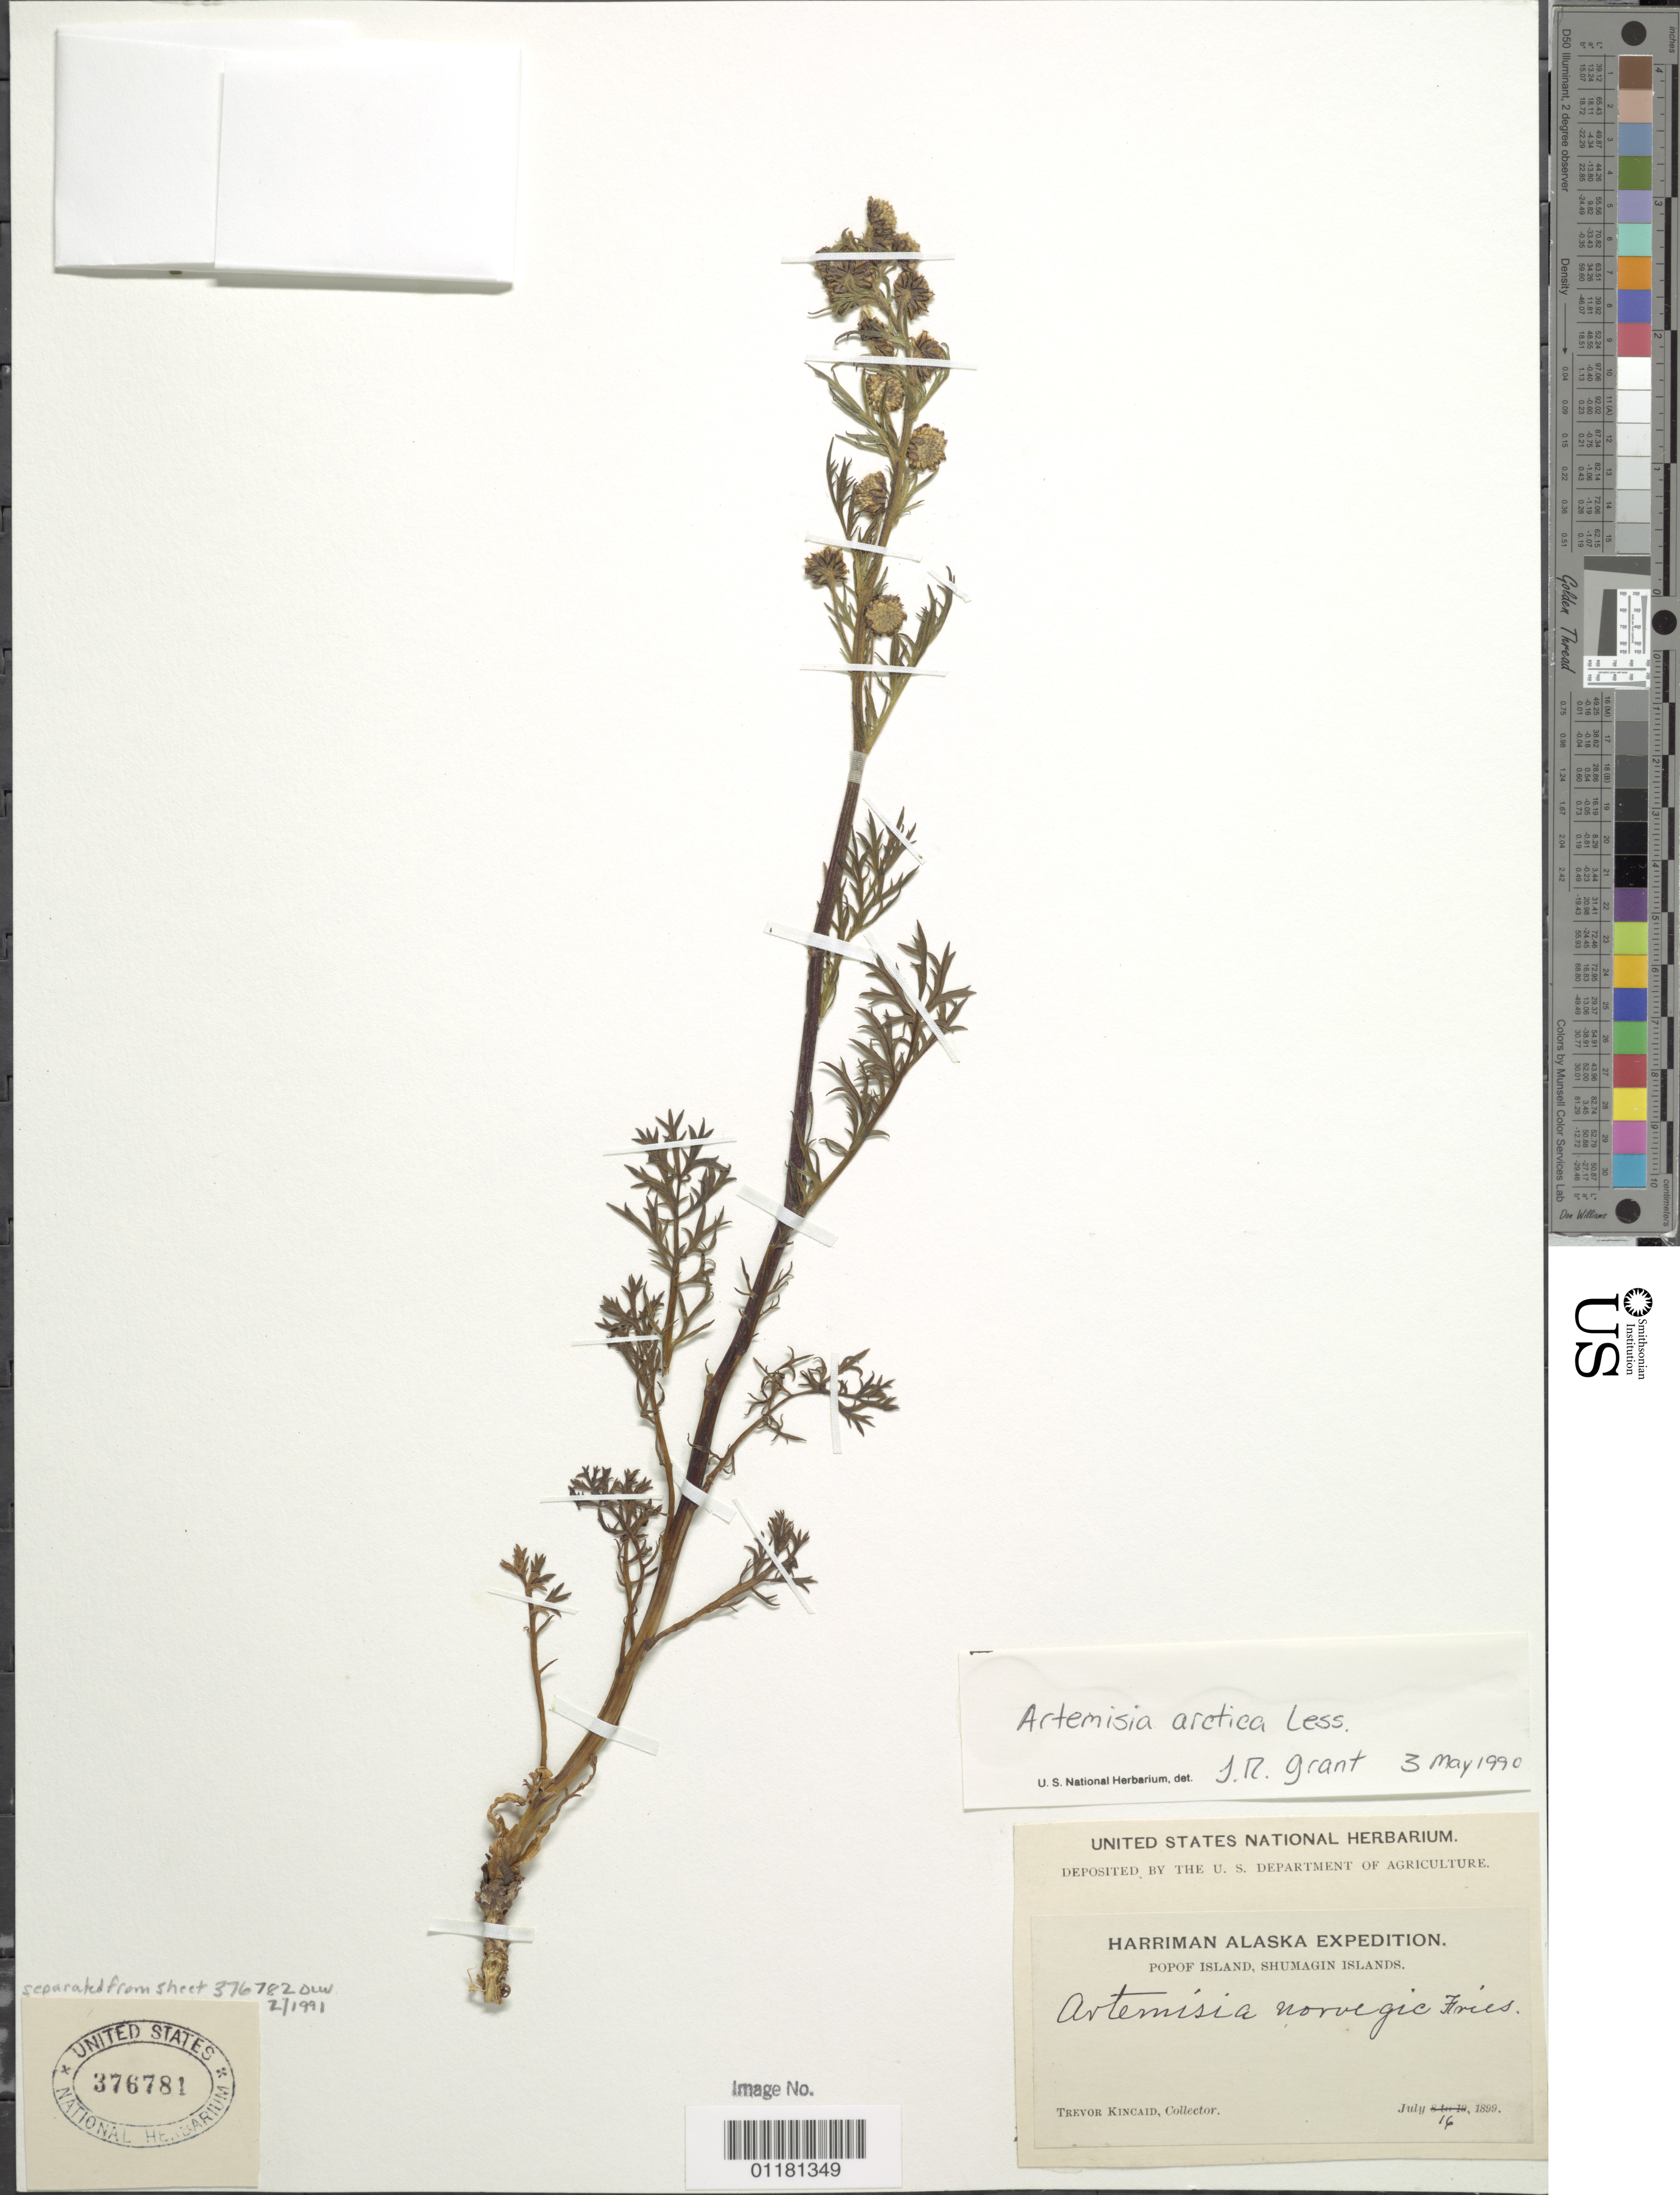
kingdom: Plantae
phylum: Tracheophyta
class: Magnoliopsida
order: Asterales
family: Asteraceae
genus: Artemisia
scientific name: Artemisia arctica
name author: Less.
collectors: T. C. Kincaid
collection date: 1899-07-16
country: United States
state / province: Alaska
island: Popof Island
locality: Popof Island, Shumagin Islands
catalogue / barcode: US 376781